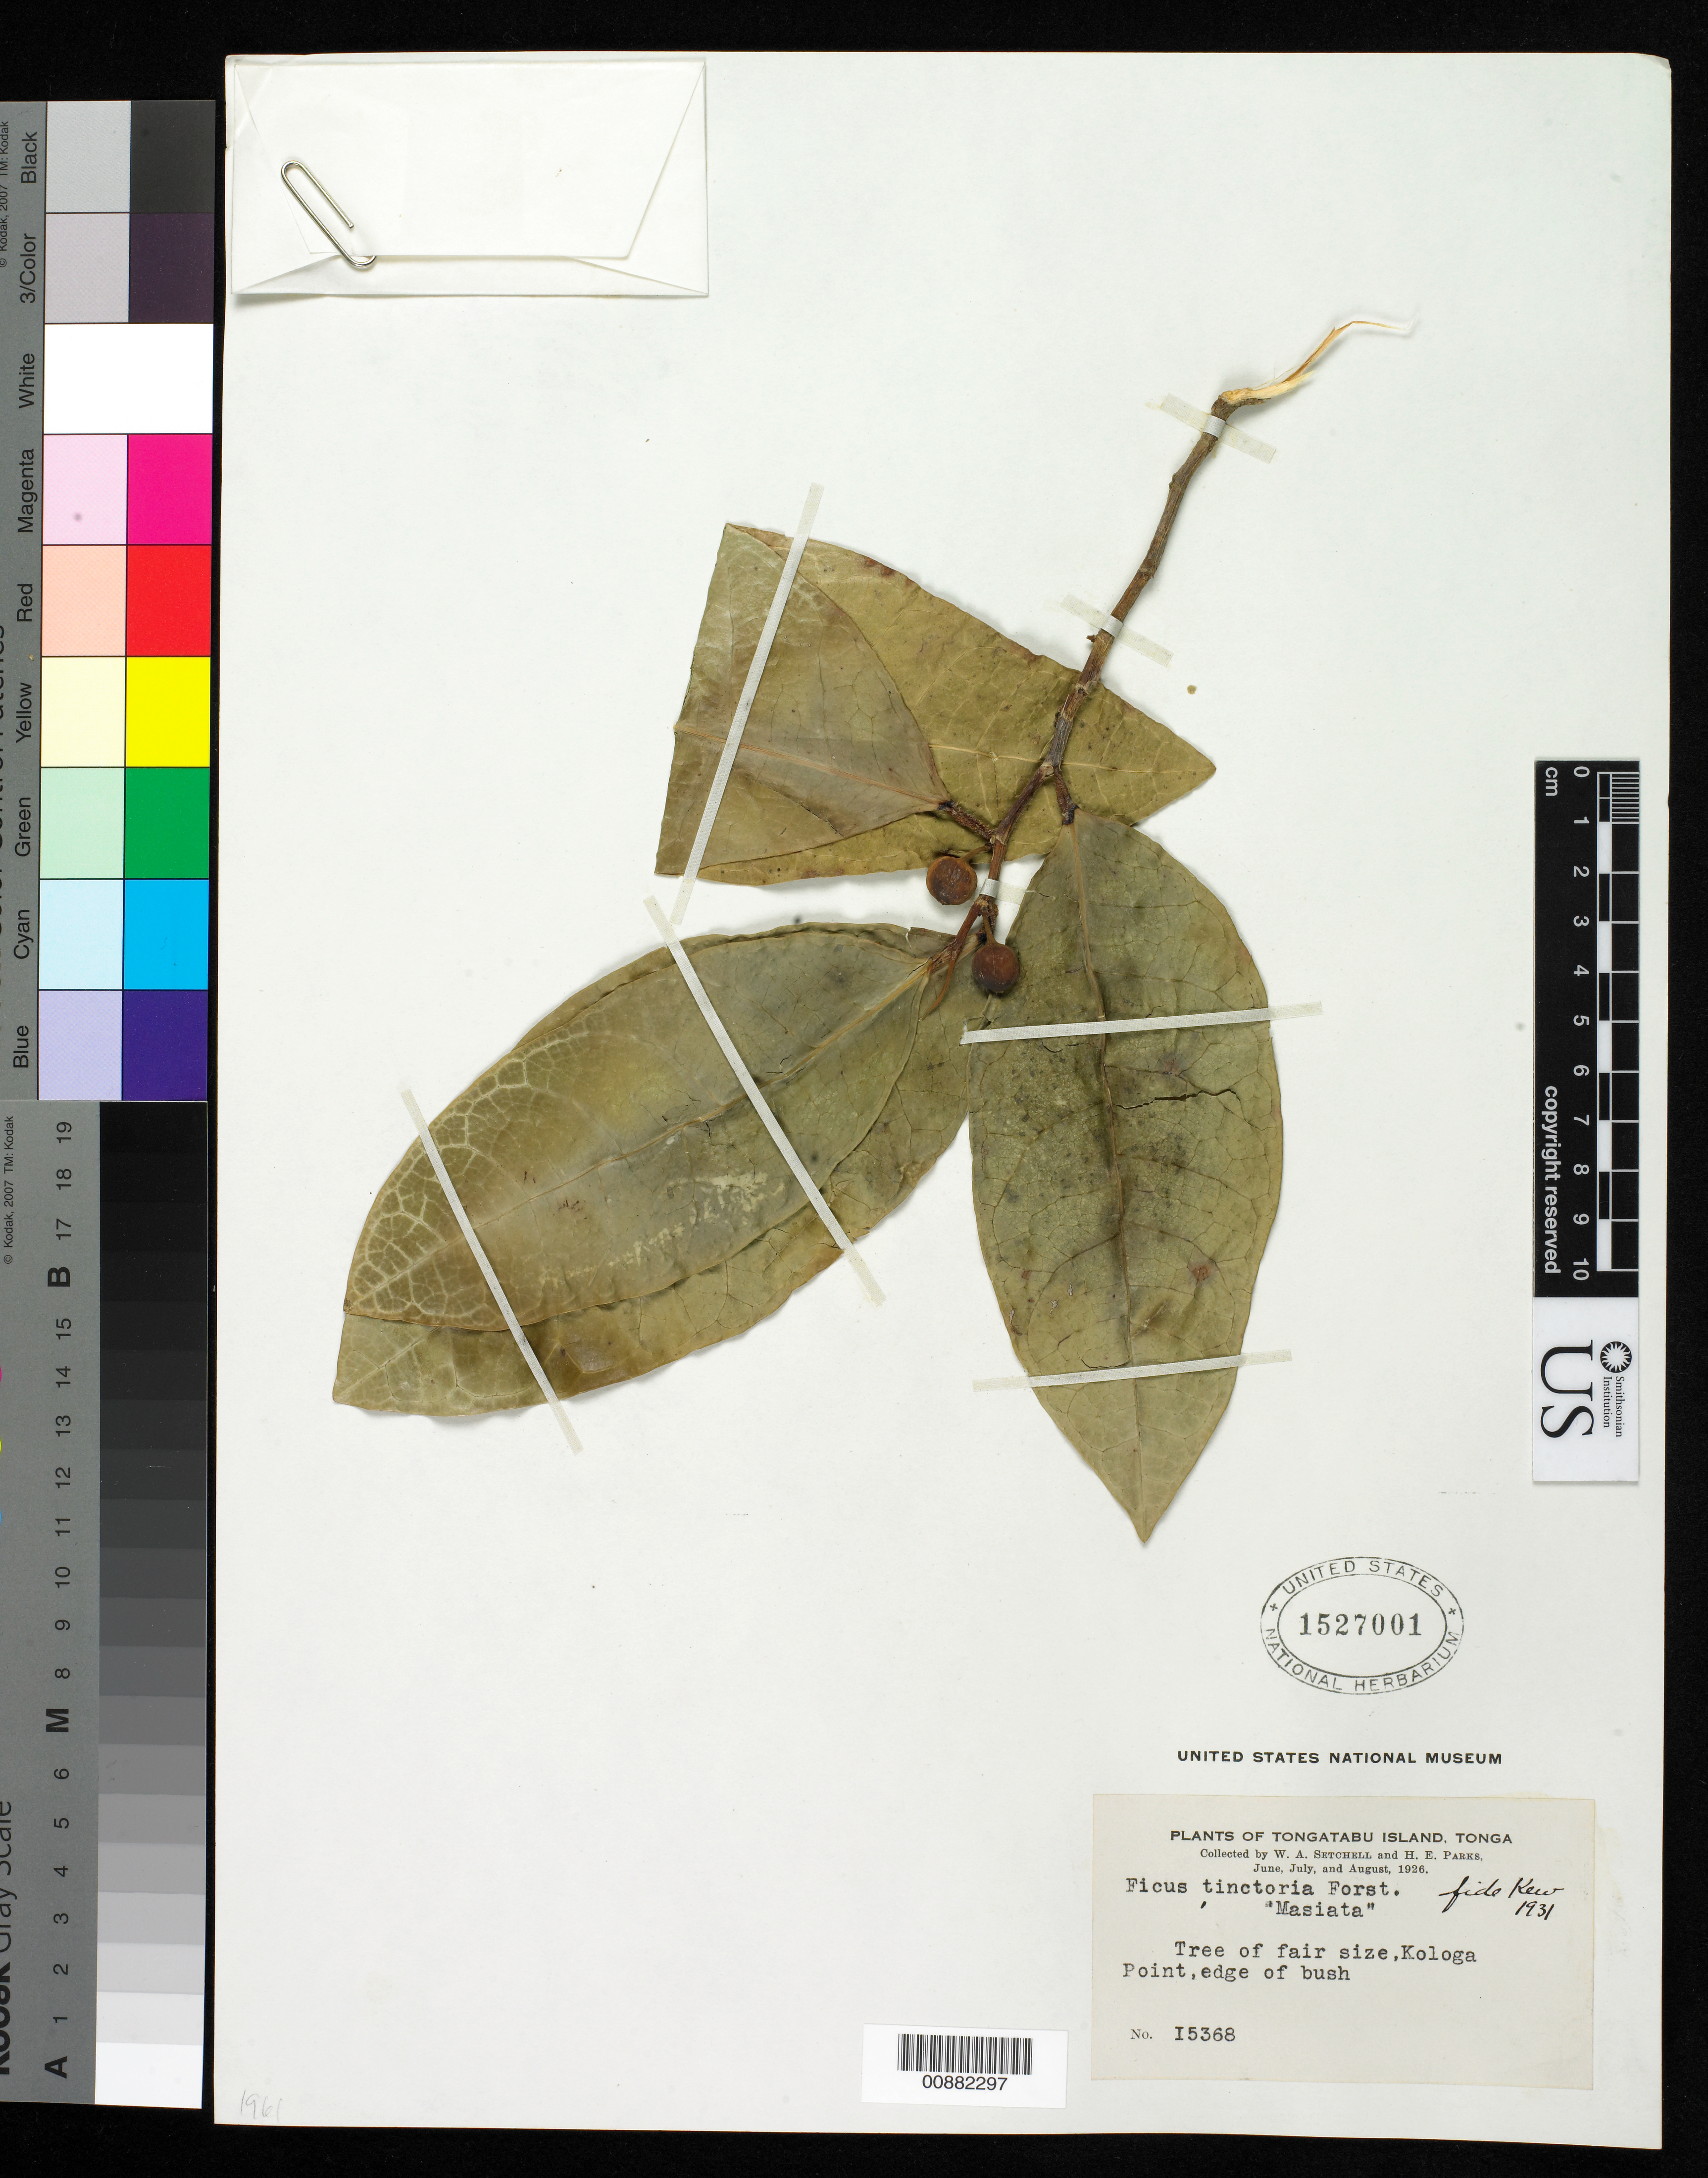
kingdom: Plantae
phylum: Tracheophyta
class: Magnoliopsida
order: Rosales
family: Moraceae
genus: Ficus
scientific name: Ficus tinctoria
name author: G. Forst.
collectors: W. Setchell & H. E. Parks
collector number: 15368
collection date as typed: Jun 1926 to Aug 1926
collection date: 1926-06/1926-08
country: Tonga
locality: Point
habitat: edge of bush.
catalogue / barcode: US 1527001